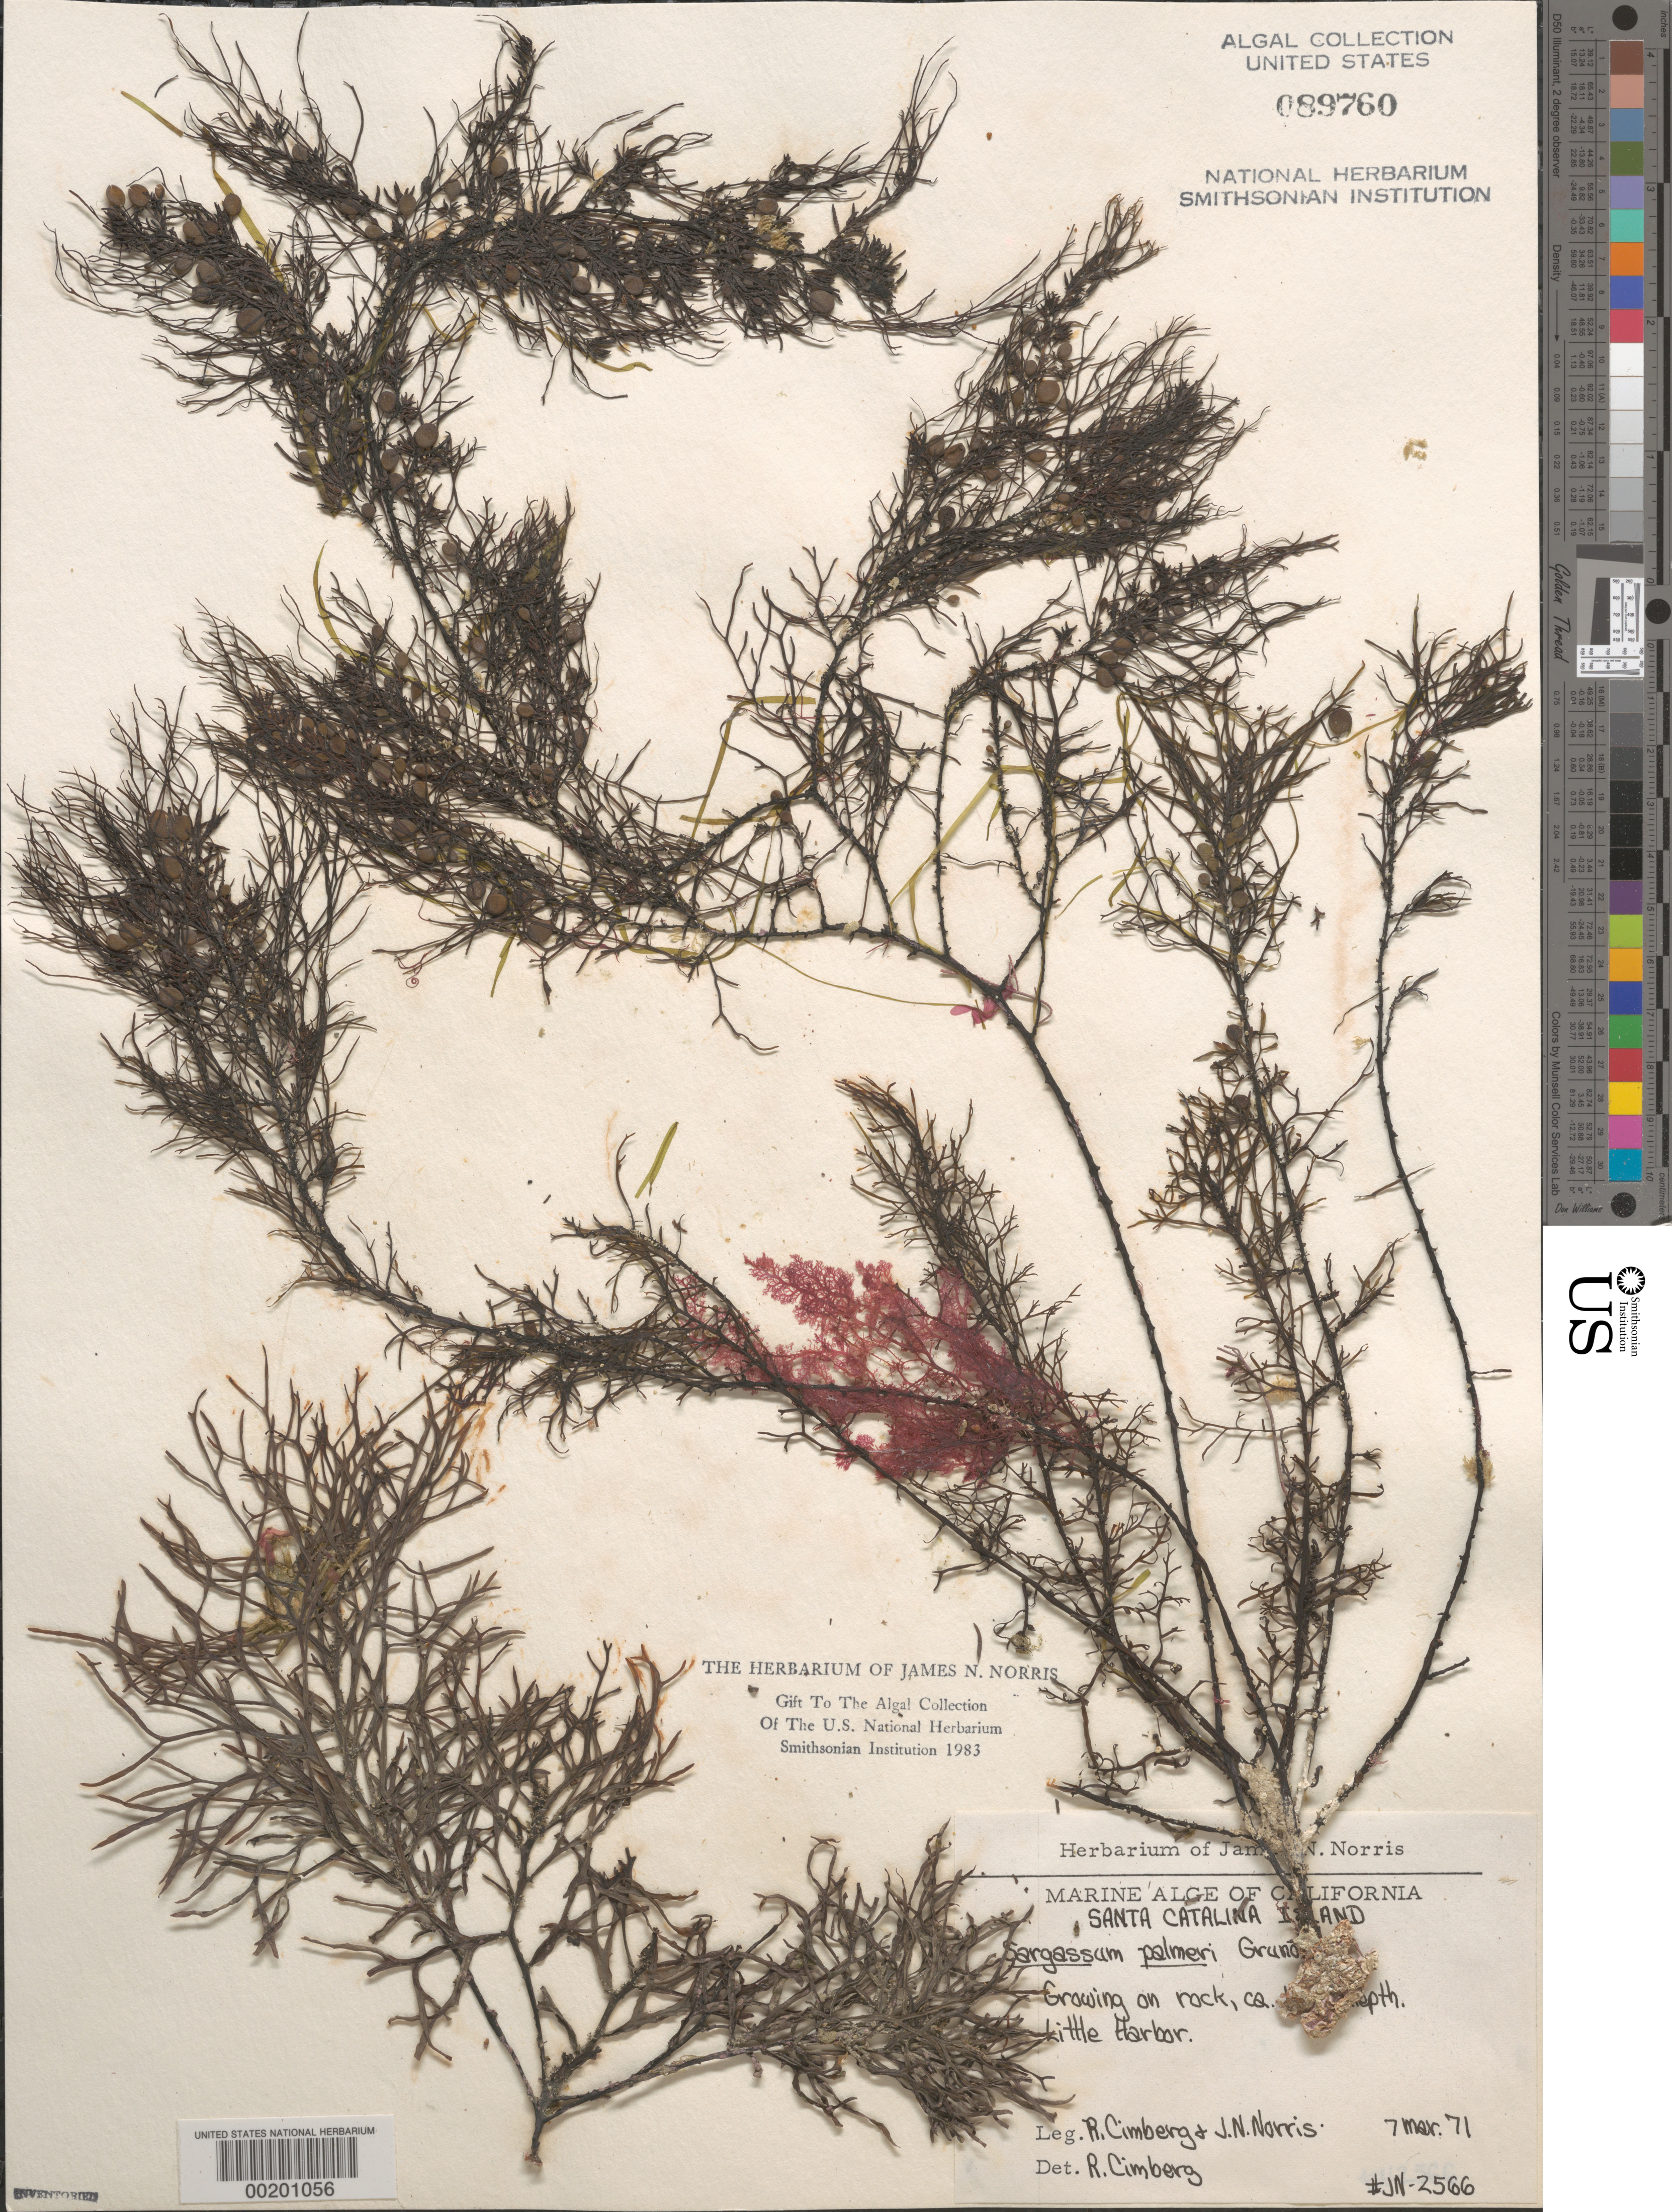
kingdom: Chromista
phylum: Ochrophyta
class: Phaeophyceae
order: Fucales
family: Sargassaceae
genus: Sargassum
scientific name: Sargassum palmeri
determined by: Cimberg, R.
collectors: R. Cimberg & J. N. Norris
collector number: JN-2566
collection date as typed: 07 Mar 1971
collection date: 1971-03-07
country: United States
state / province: California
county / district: Los Angeles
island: Santa Catalina Island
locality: Little Harbor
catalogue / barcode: US 89760